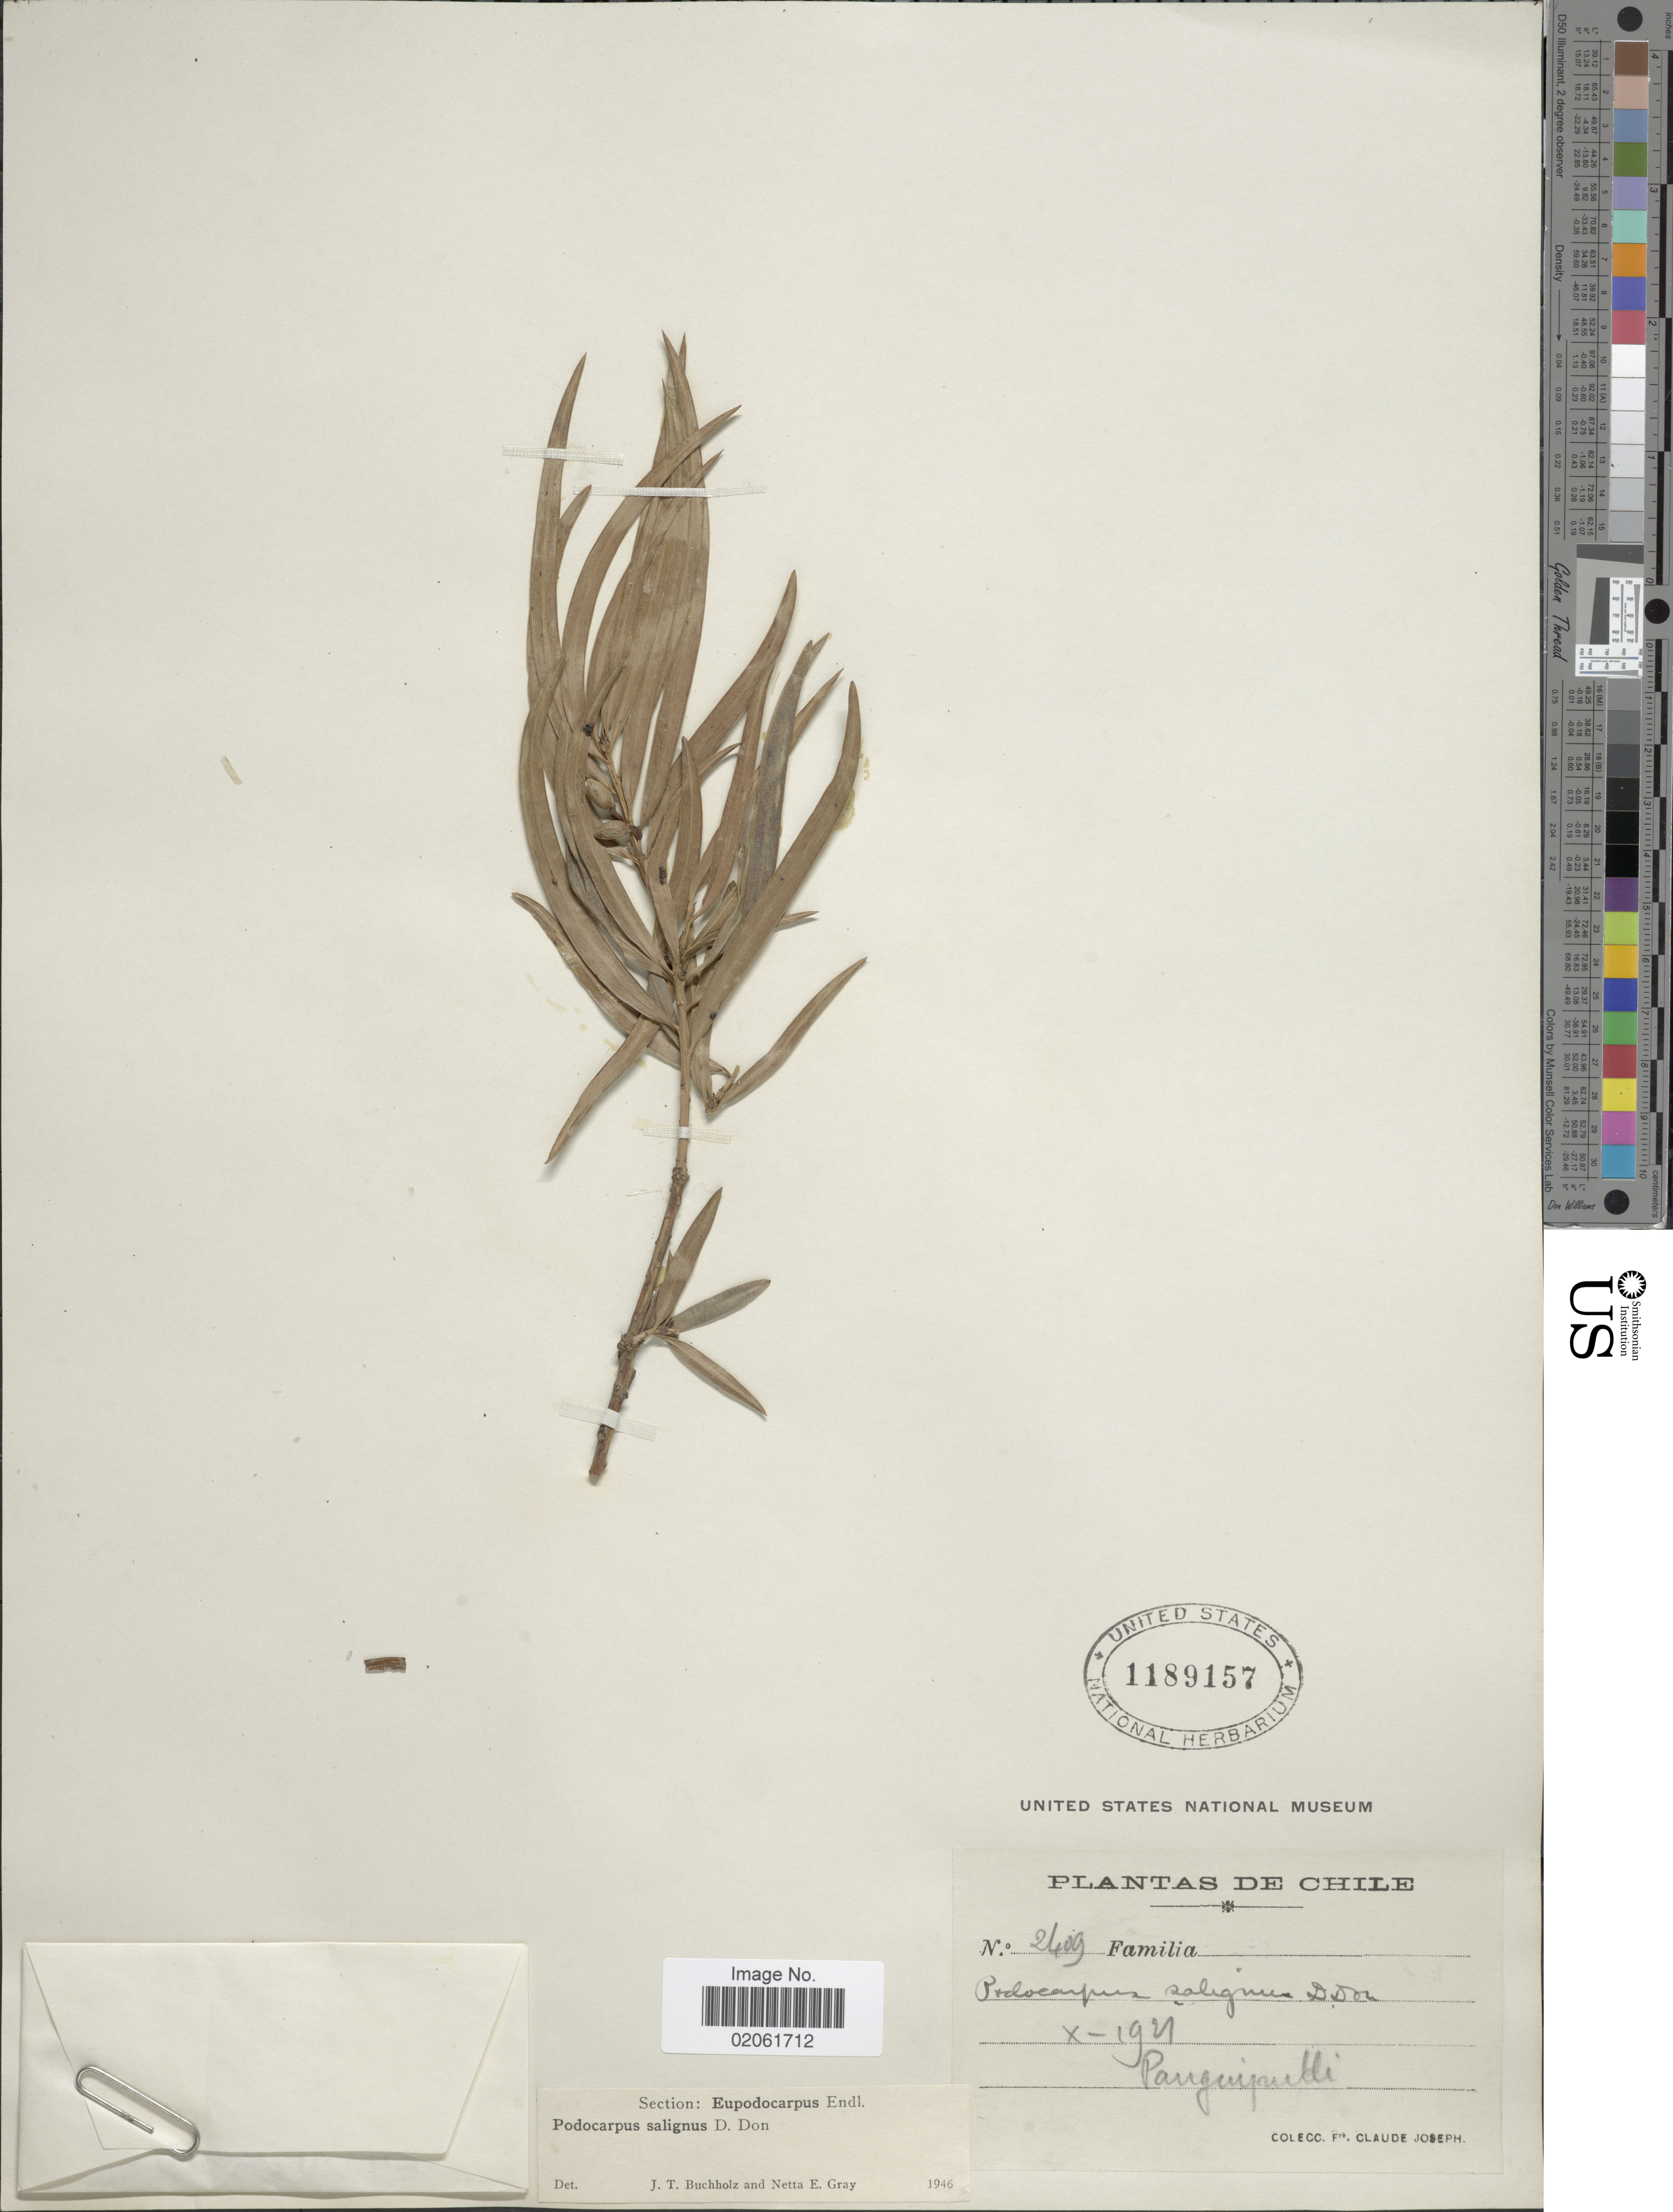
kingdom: Plantae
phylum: Tracheophyta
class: Pinopsida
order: Pinales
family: Podocarpaceae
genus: Podocarpus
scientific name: Podocarpus salignus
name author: D. Don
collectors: Frere Claude Joseph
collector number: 2409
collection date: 1921-10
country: Chile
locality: Panguipulli .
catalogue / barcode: US 1189157